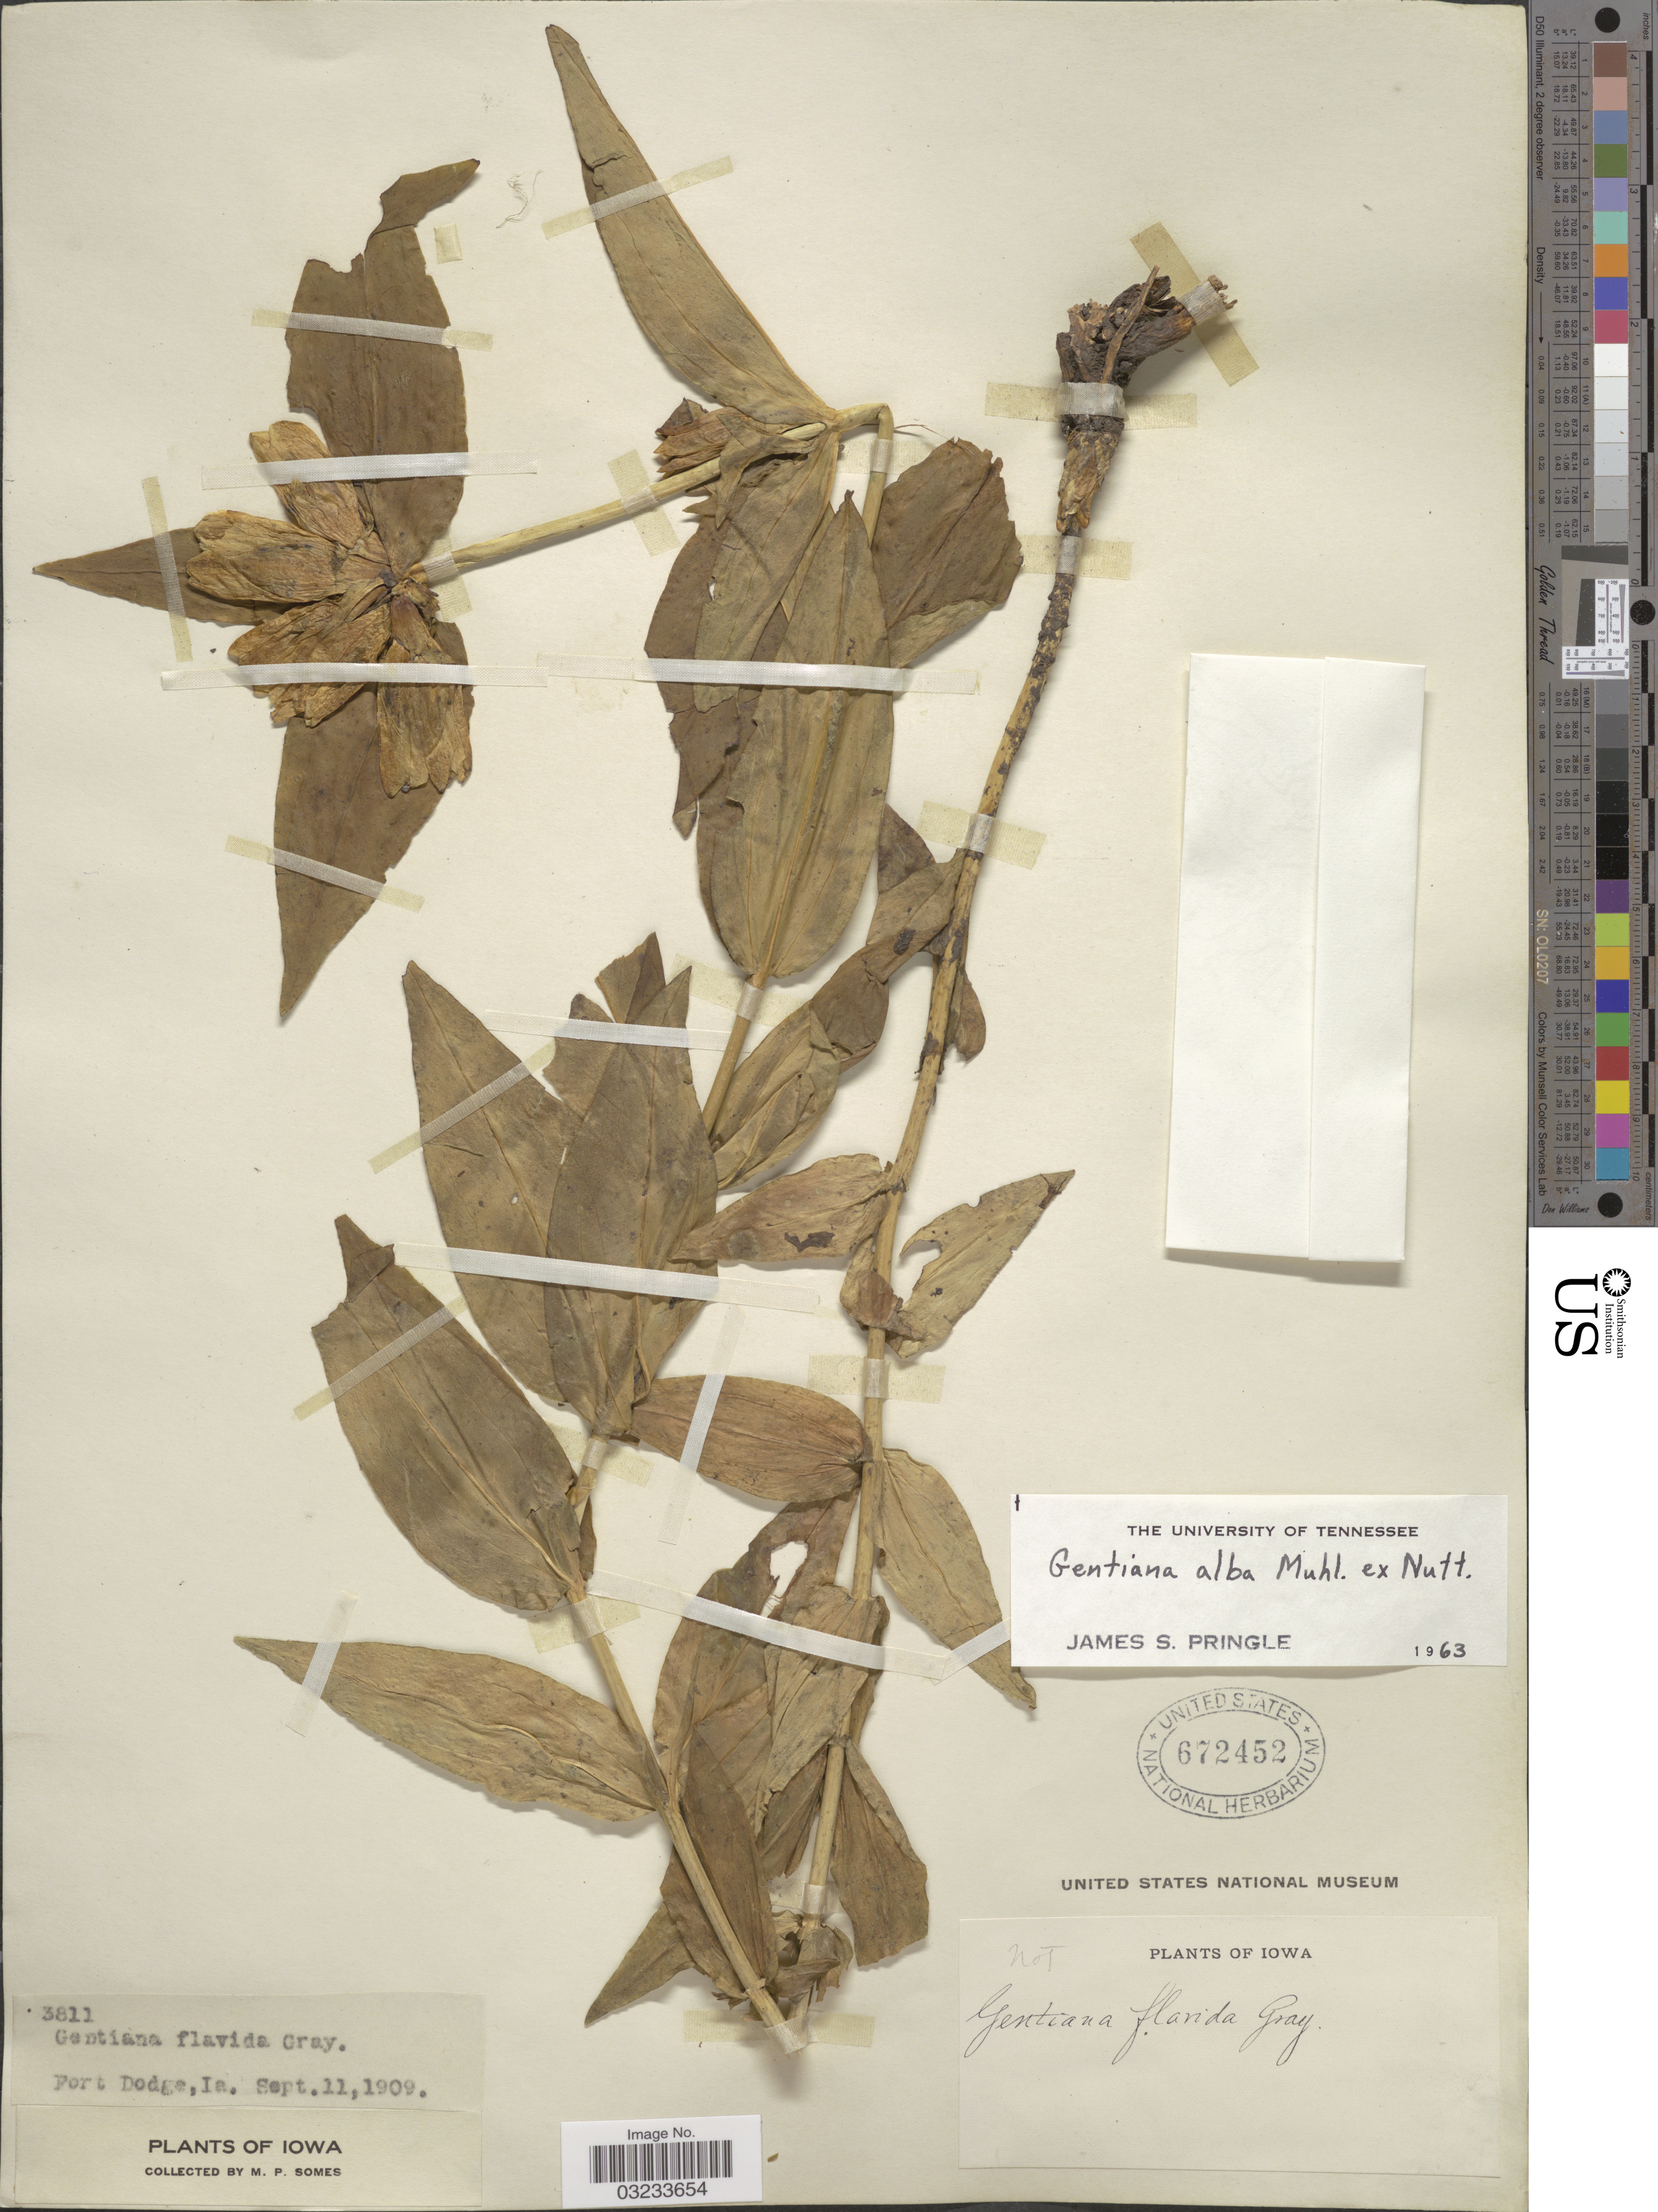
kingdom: Plantae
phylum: Tracheophyta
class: Magnoliopsida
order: Gentianales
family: Gentianaceae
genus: Gentiana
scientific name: Gentiana alba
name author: Muhl. ex J. McNab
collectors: M. Somes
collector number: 3811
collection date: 1909-09-11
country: United States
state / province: Iowa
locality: Fort Dodge.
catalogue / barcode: US 672452